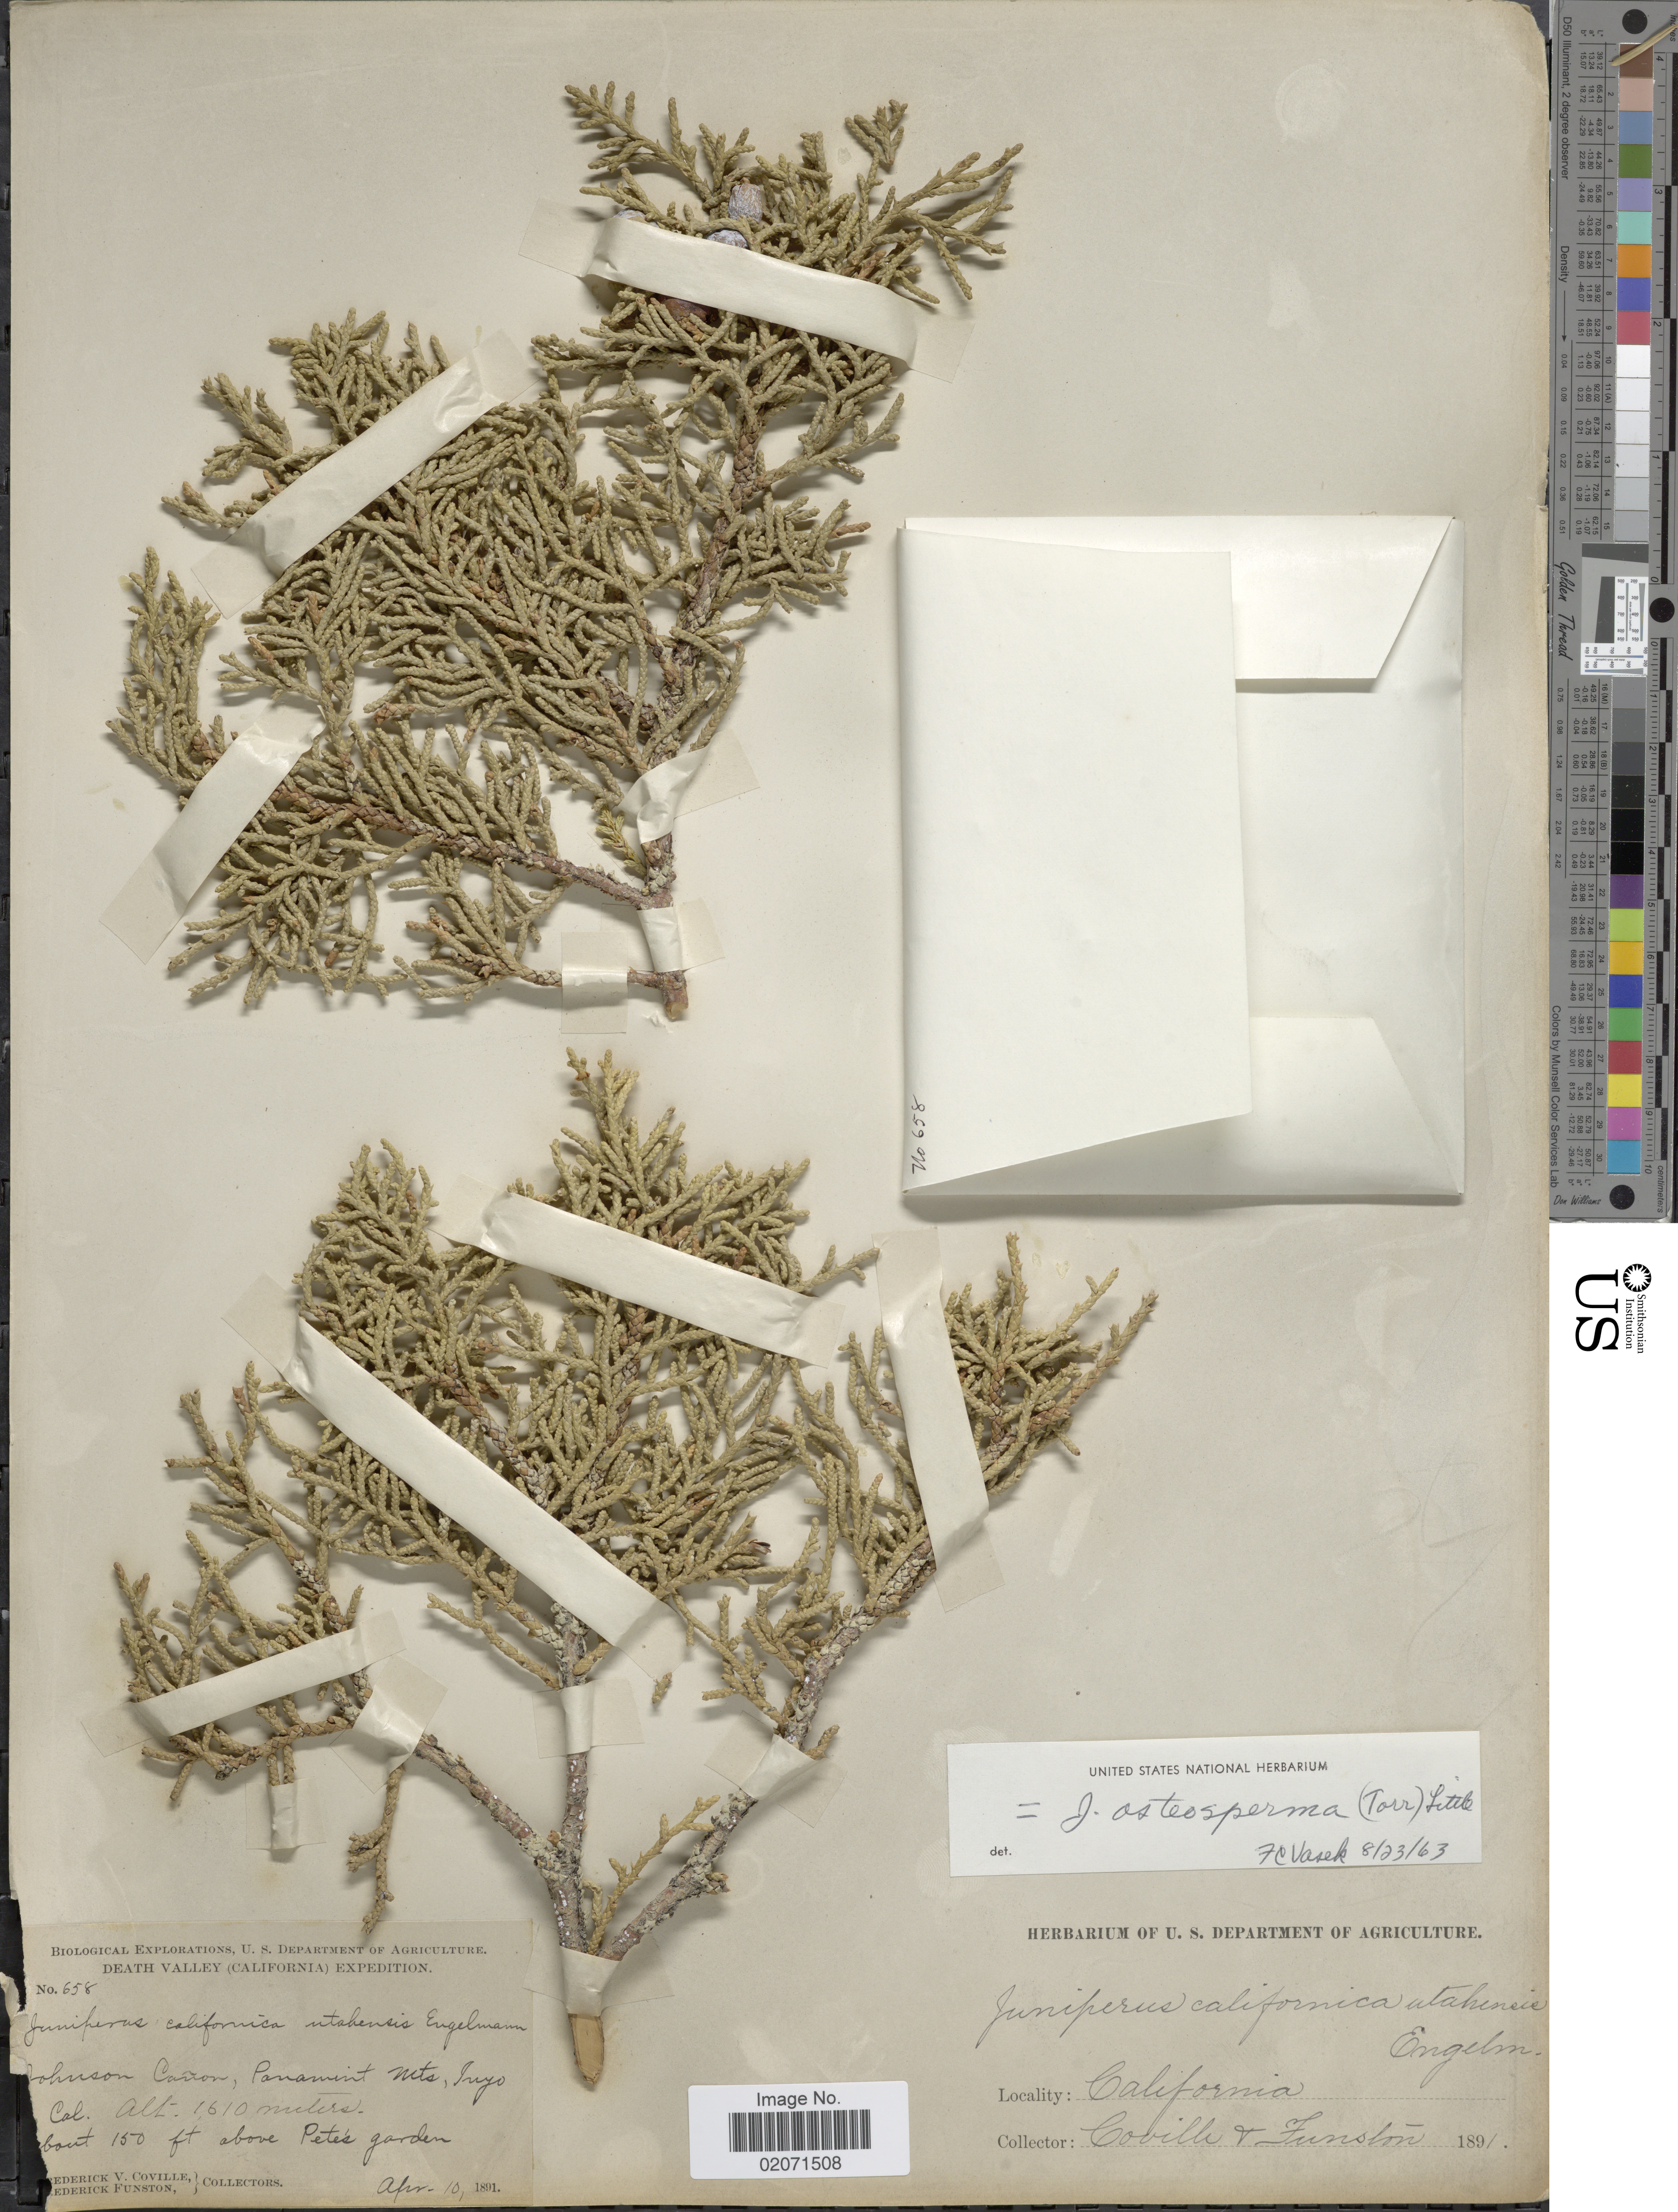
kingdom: Plantae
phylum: Tracheophyta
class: Pinopsida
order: Pinales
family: Cupressaceae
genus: Juniperus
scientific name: Juniperus osteosperma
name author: (Torr.) Little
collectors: F. V. Coville & F. Funston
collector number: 658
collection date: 1891-04-10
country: United States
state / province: California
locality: Johnson Canon, Panamint Mts. Inyo, about 150 ft above Pete's garden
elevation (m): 1610